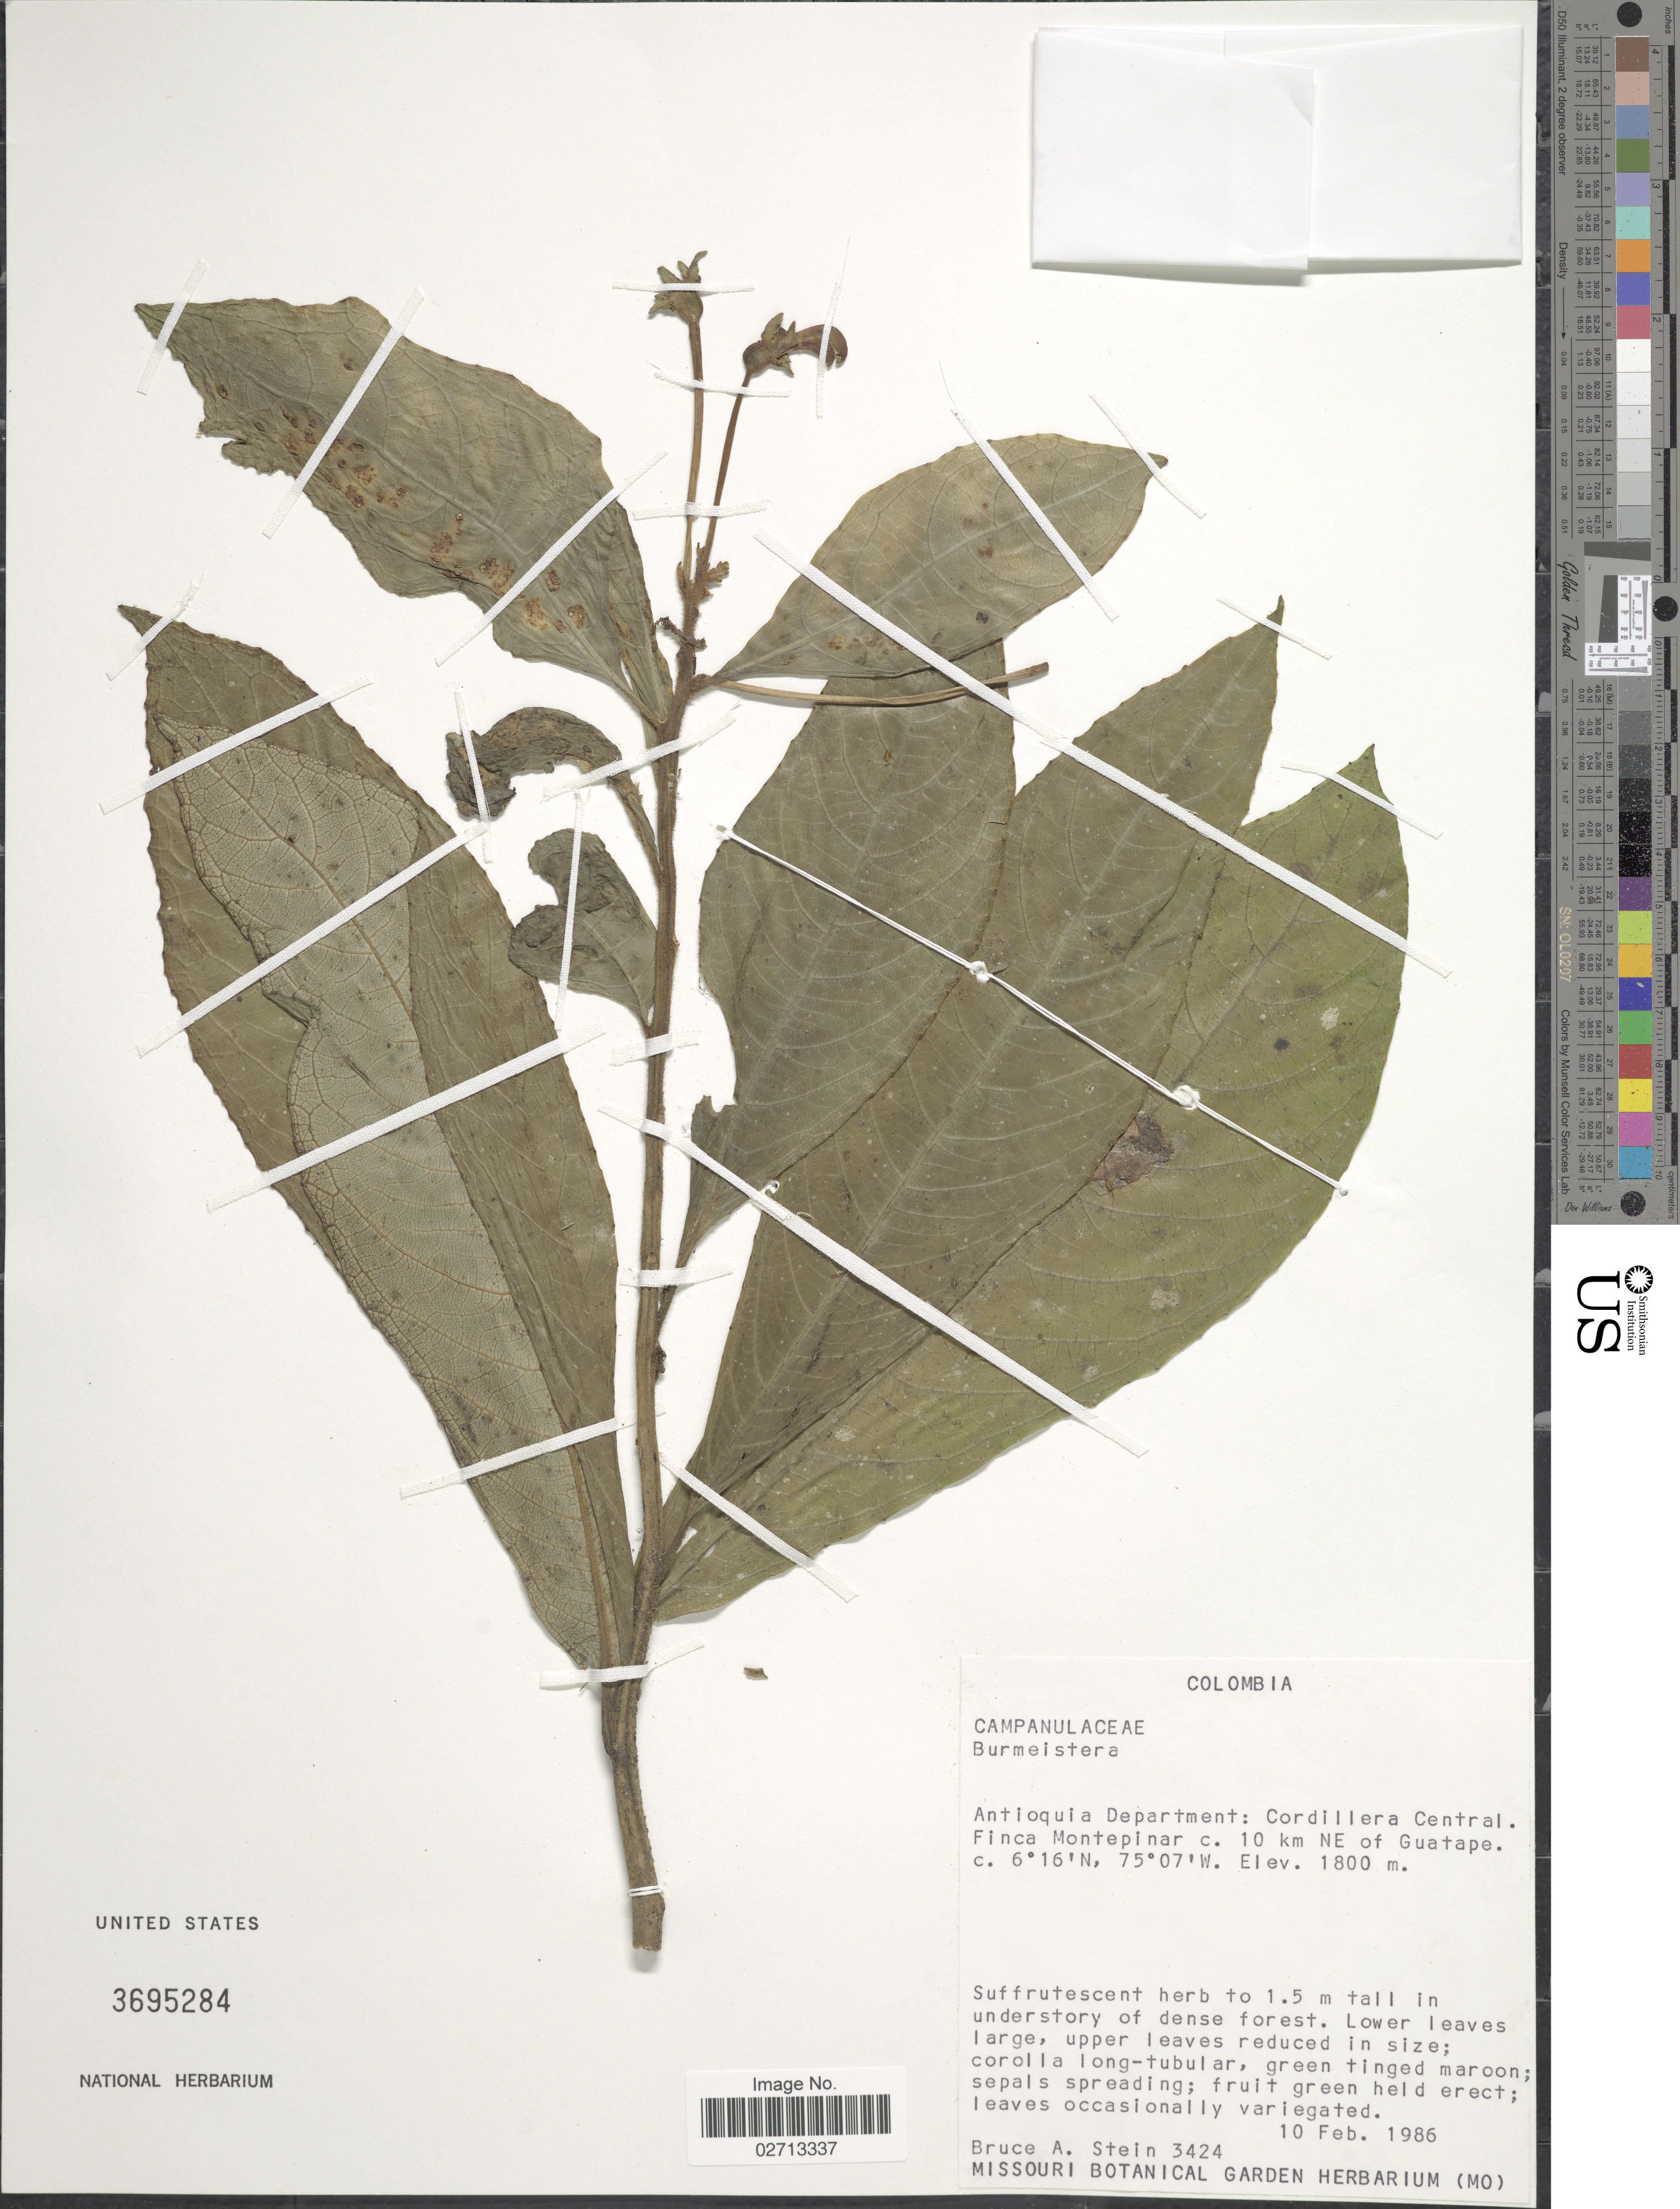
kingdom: Plantae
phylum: Tracheophyta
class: Magnoliopsida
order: Asterales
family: Campanulaceae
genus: Burmeistera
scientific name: Burmeistera sp.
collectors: B. A. Stein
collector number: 3424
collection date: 1986-02-10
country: Colombia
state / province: Antioquia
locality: Antioquia Department: Cordillera Central. Finca Montepinar c. 10 km NE of Guatape.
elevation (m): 1800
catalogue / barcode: US 3695284